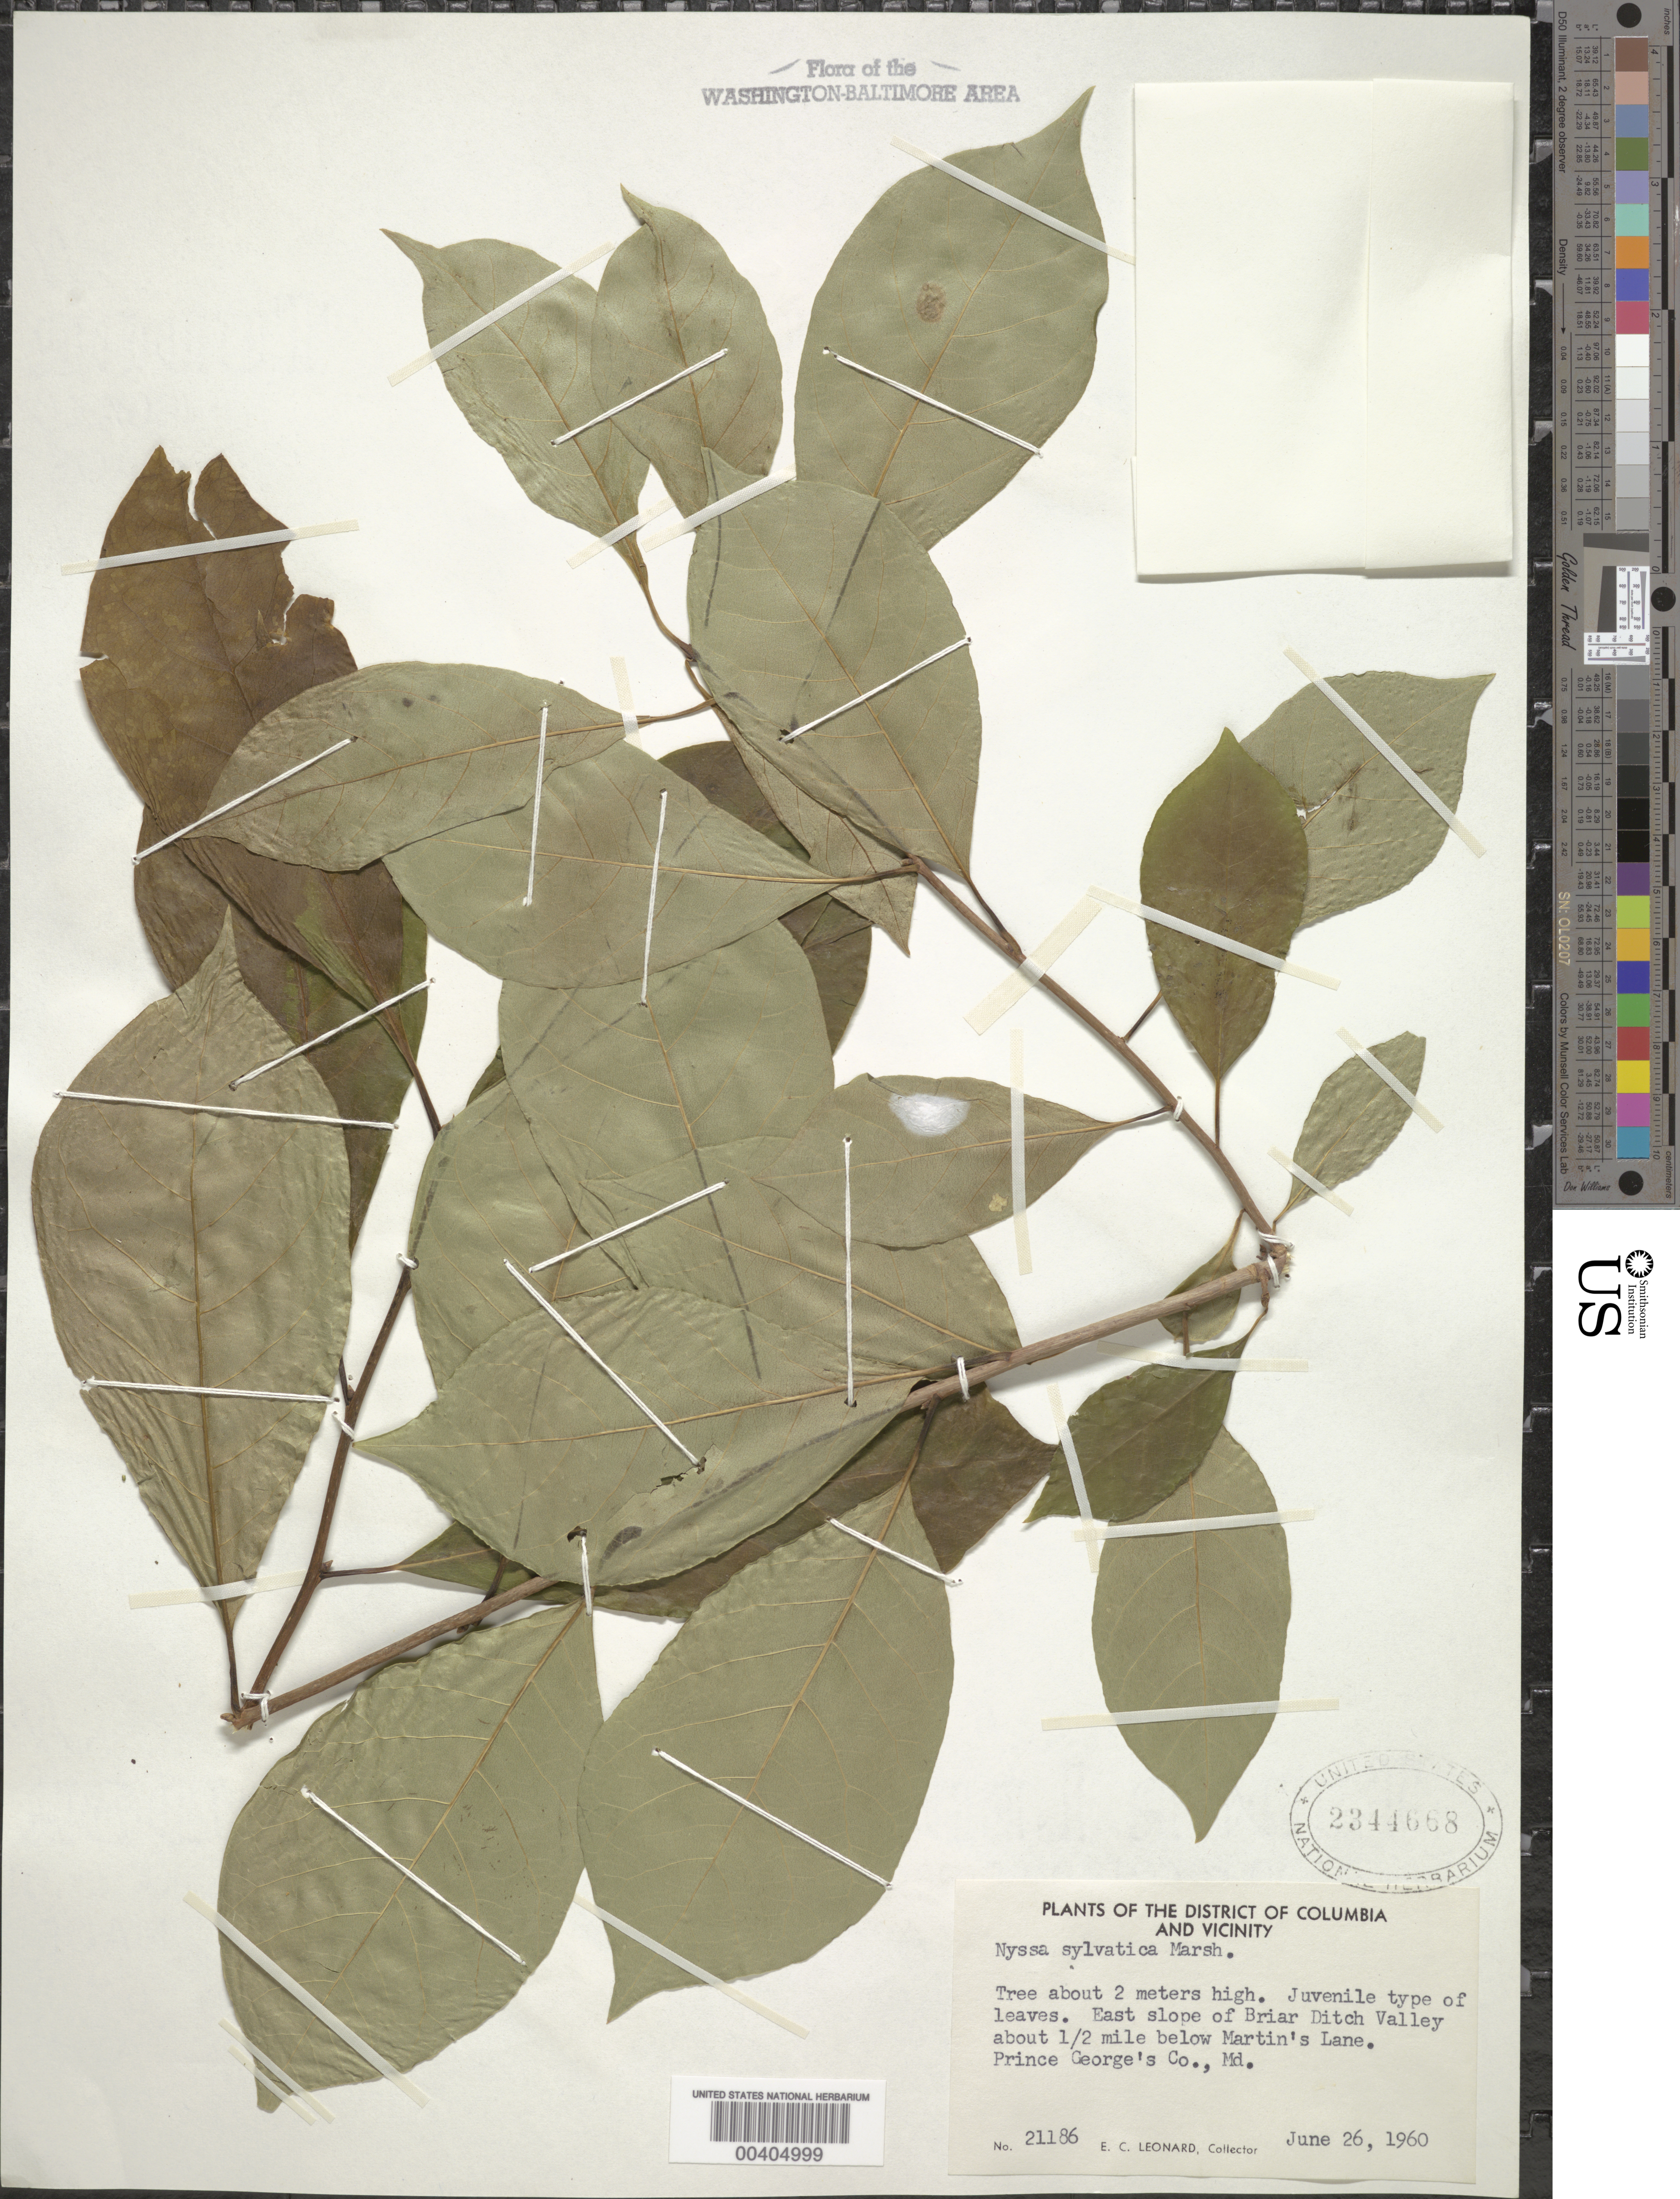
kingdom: Plantae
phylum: Tracheophyta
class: Magnoliopsida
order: Cornales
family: Nyssaceae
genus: Nyssa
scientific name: Nyssa sylvatica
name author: Marshall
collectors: E. C. Leonard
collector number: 21186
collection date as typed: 26 Jun 1960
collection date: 1960-06-26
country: United States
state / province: Maryland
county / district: Prince George's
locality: E slope of Briar Ditch Valley about .5 mi. below Martin's Lane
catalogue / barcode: US 2344668